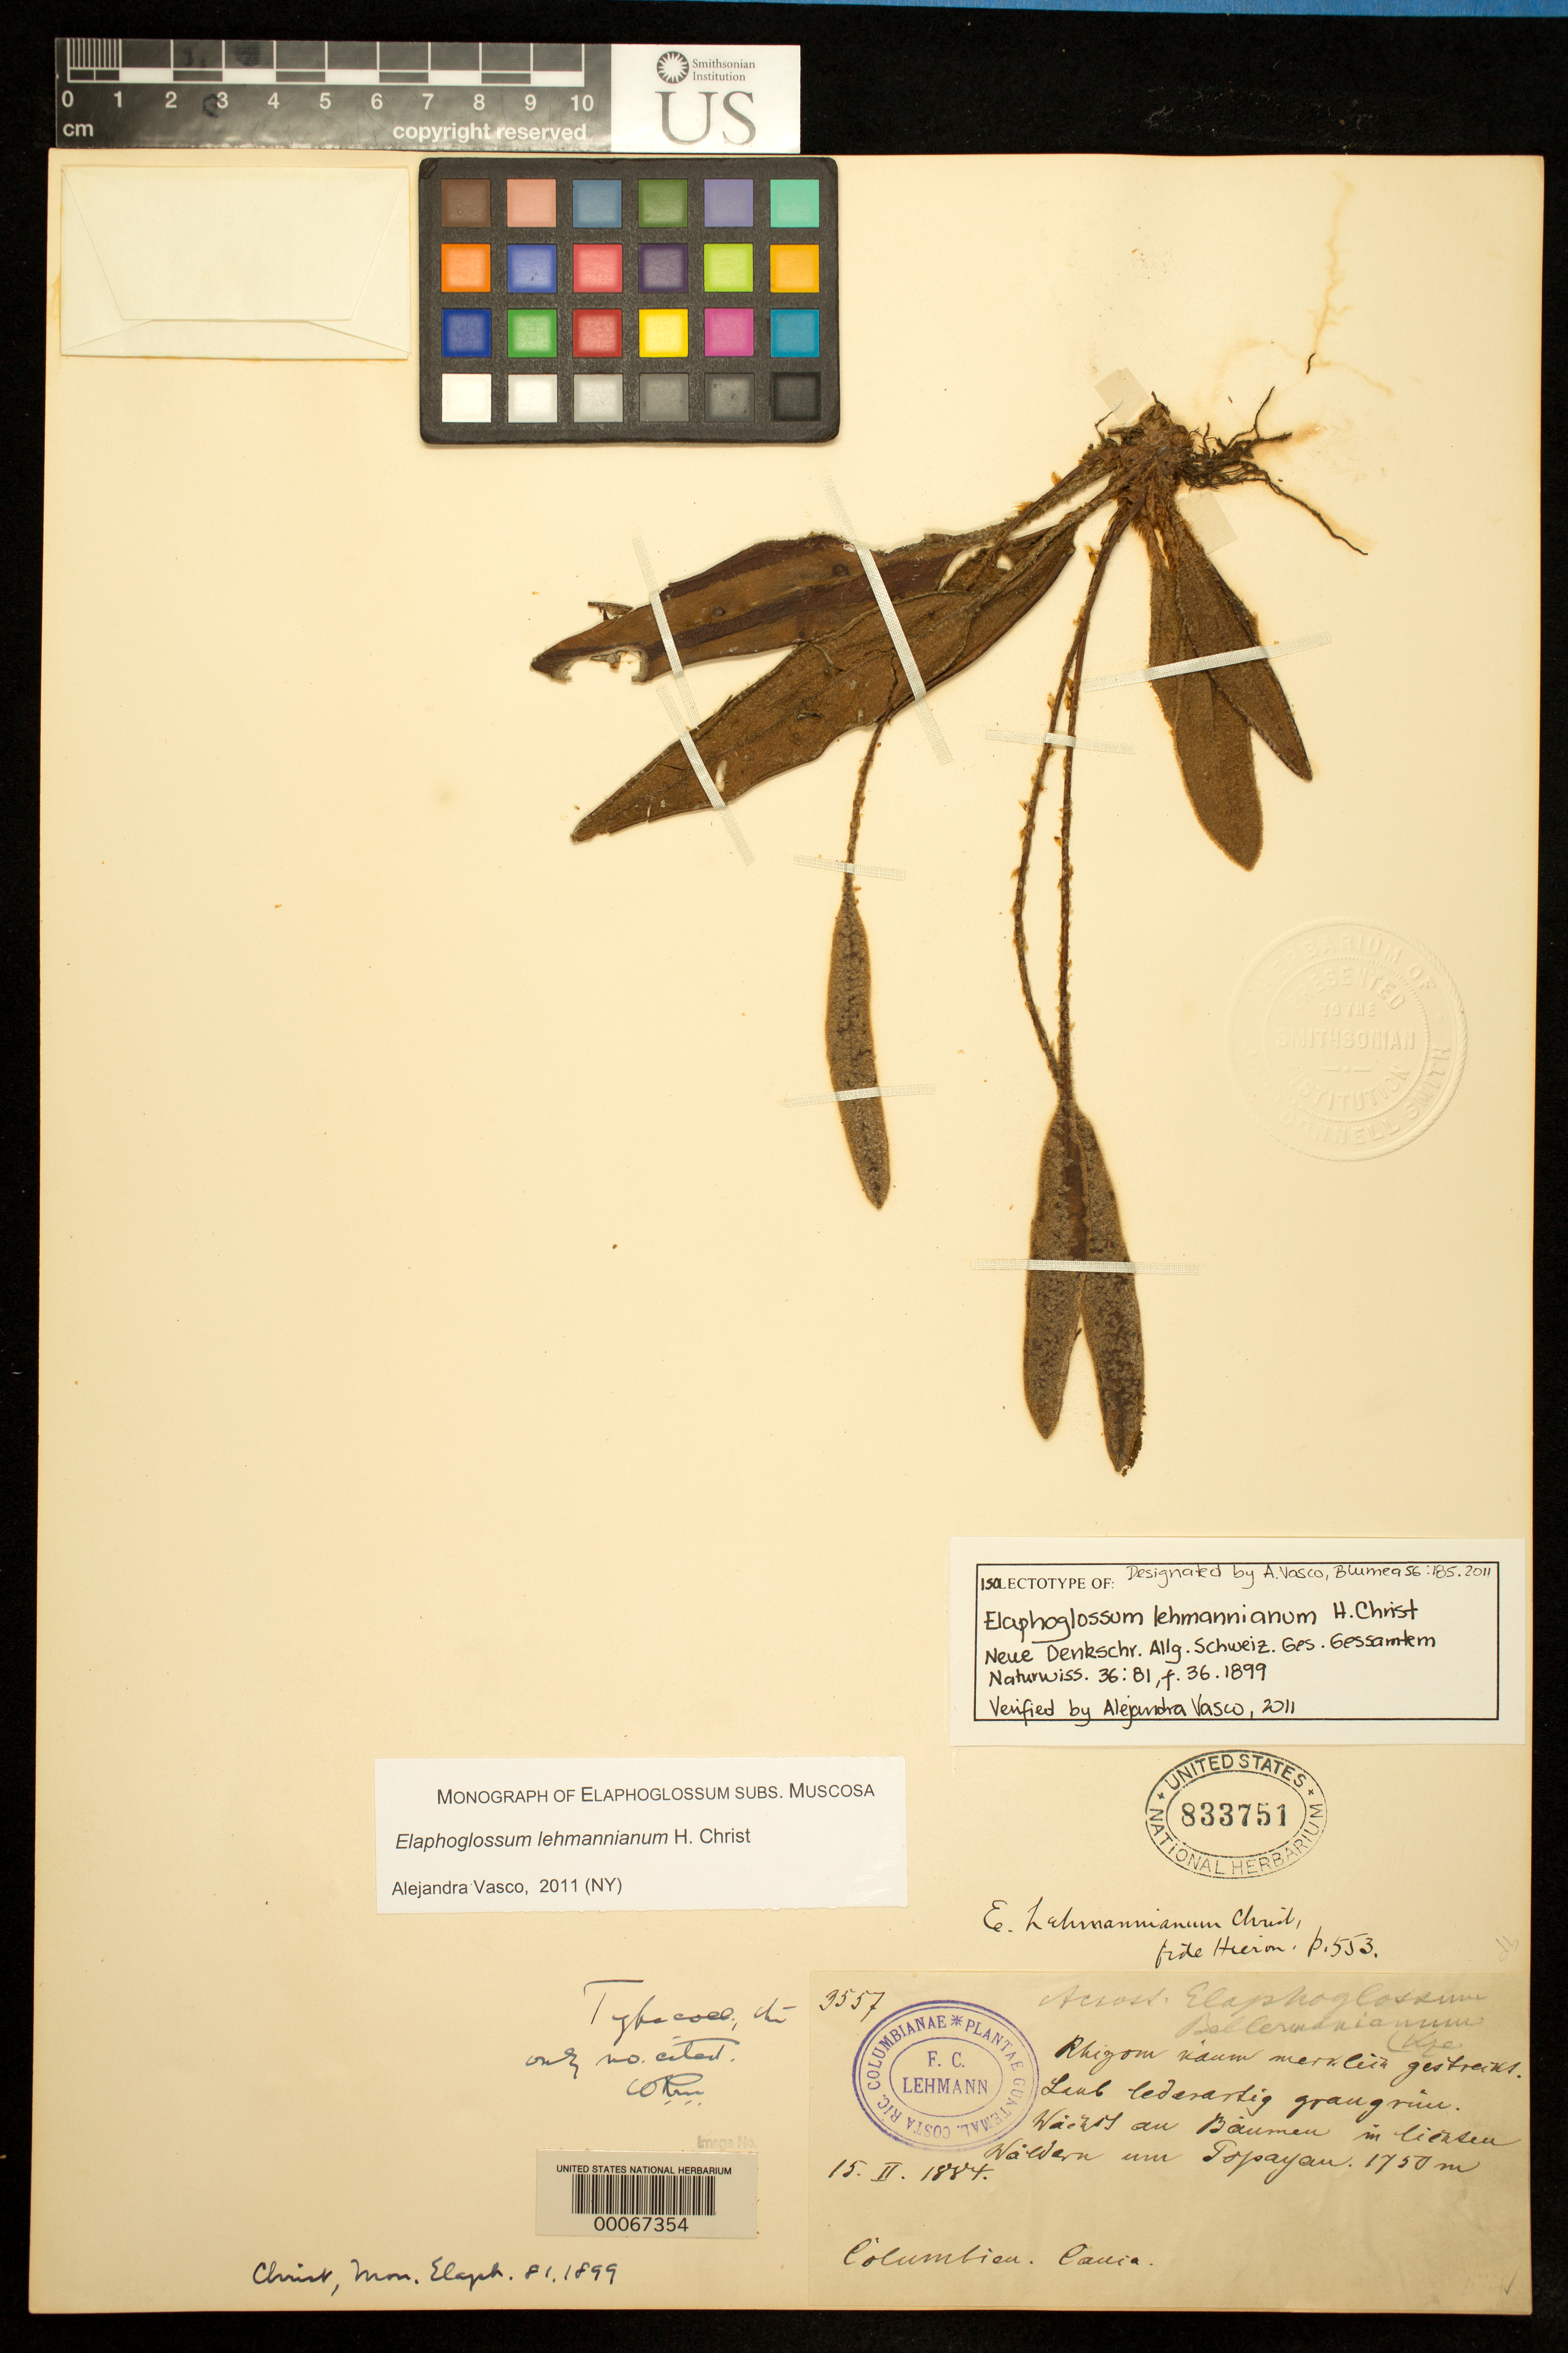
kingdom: Plantae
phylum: Tracheophyta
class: Polypodiopsida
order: Polypodiales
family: Dryopteridaceae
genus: Elaphoglossum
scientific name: Elaphoglossum lehmannianum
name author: Christ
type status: Isolectotype; Type Collection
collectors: F. C. Lehmann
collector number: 3557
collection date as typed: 15 Feb 1884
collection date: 1884-02-15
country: Colombia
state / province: Cauca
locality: Walden um Popayan.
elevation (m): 1750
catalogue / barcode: US 833751